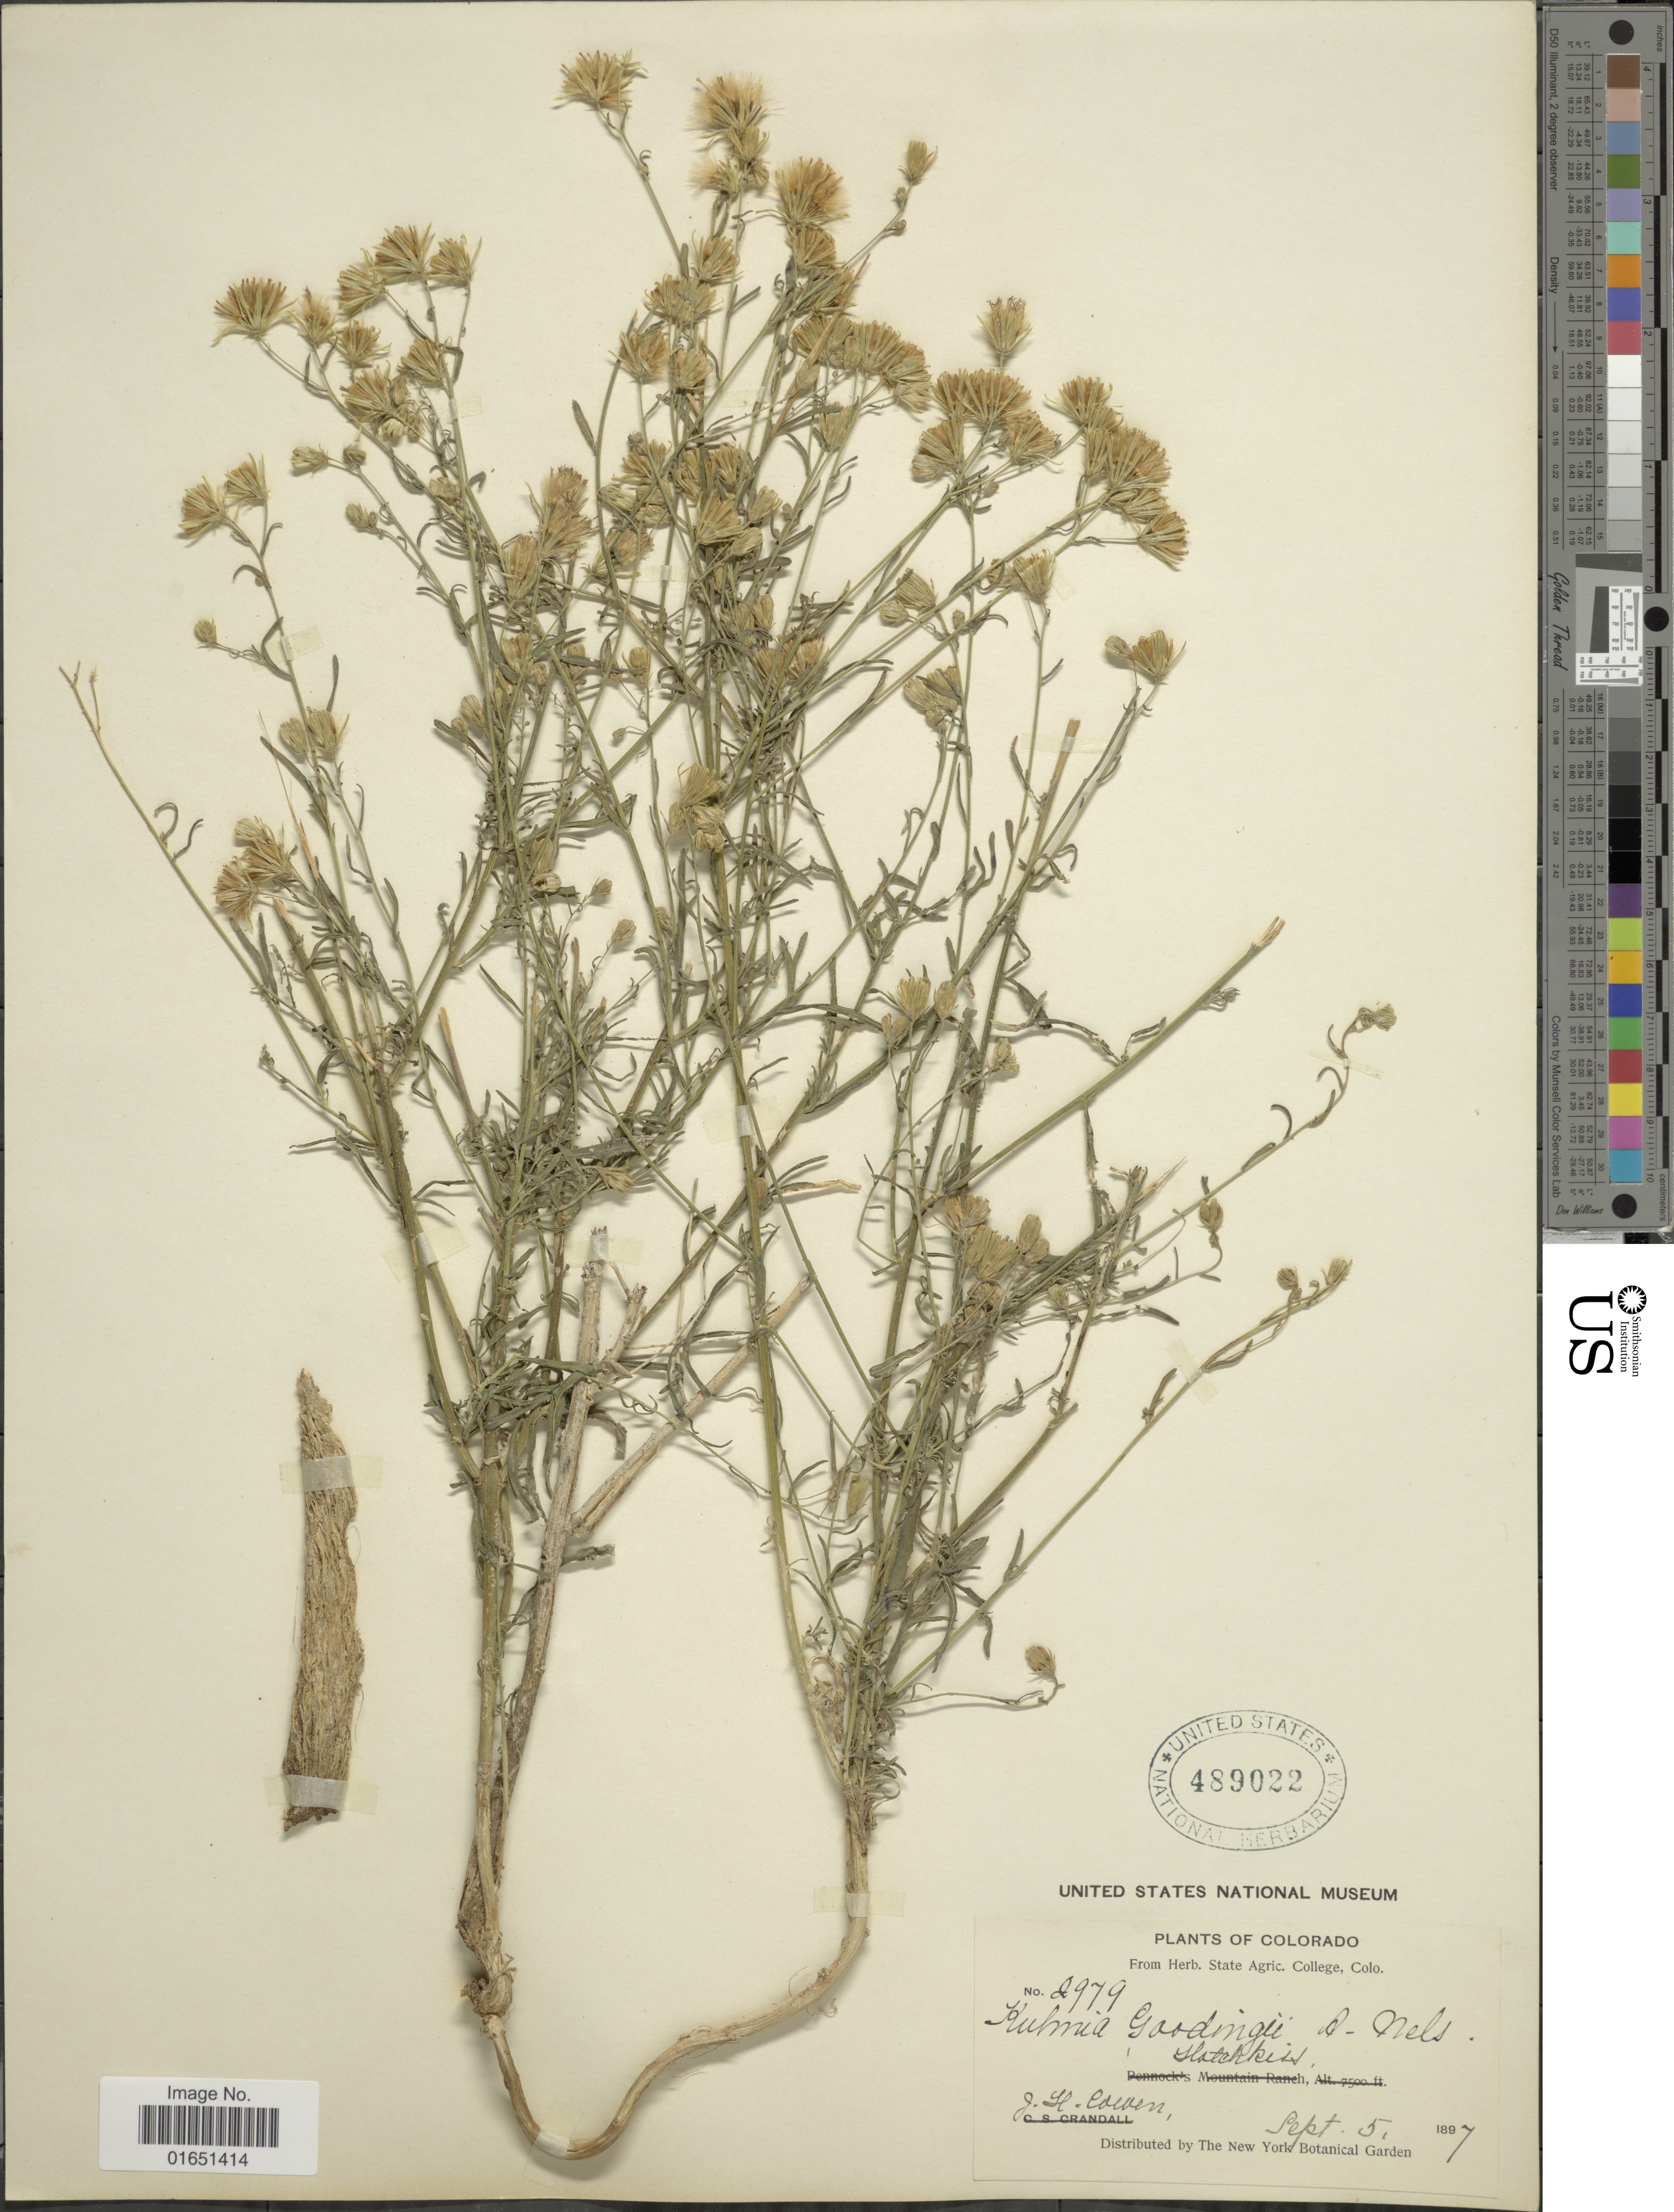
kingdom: Plantae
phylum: Tracheophyta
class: Magnoliopsida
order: Asterales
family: Asteraceae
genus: Brickellia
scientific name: Brickellia rosmarinifolia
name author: (Vent.) W.A. Weber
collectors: J. H. Cowen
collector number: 2979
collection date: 1897-09-05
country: United States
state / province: Colorado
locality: Hatchkiss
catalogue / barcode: US 489022